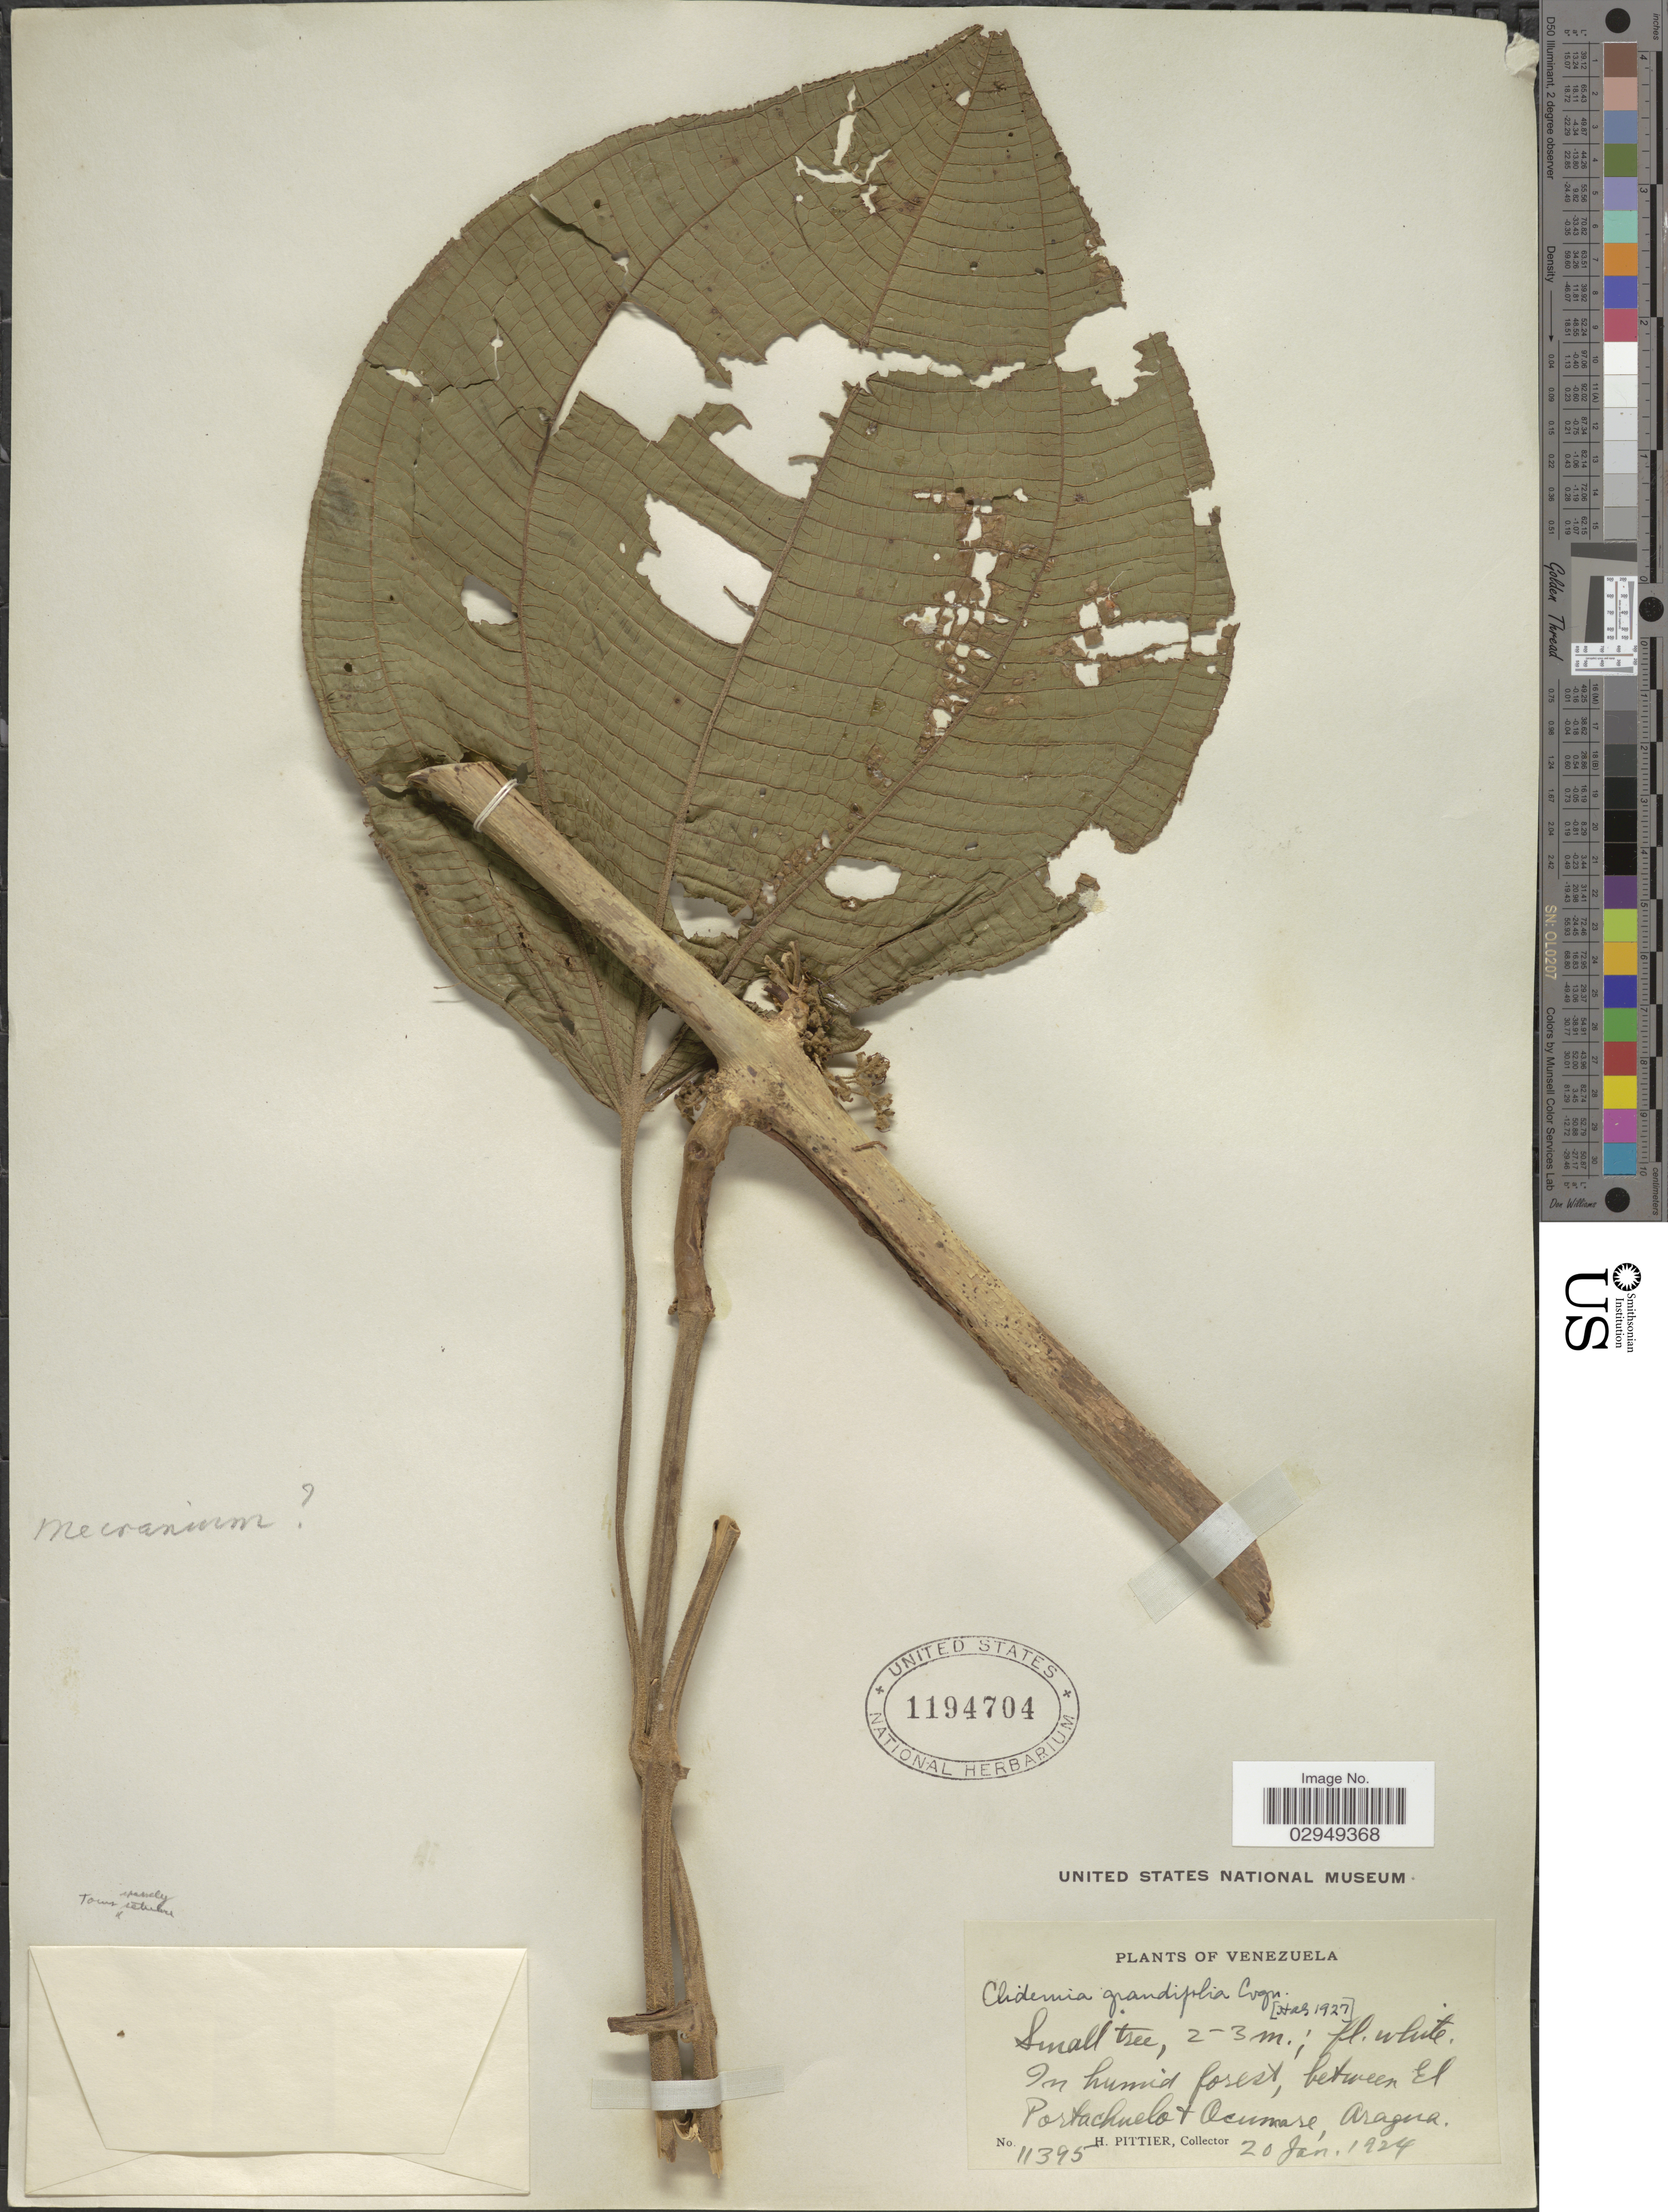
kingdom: Plantae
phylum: Tracheophyta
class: Magnoliopsida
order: Myrtales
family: Melastomataceae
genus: Clidemia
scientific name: Clidemia grandifolia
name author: Cogn.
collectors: H. F. Pittier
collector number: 11395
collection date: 1924-01-20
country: Venezuela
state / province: Aragua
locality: In humid forest, between El Portachuelo & Ocumare, Aragua.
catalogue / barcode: US 1194704